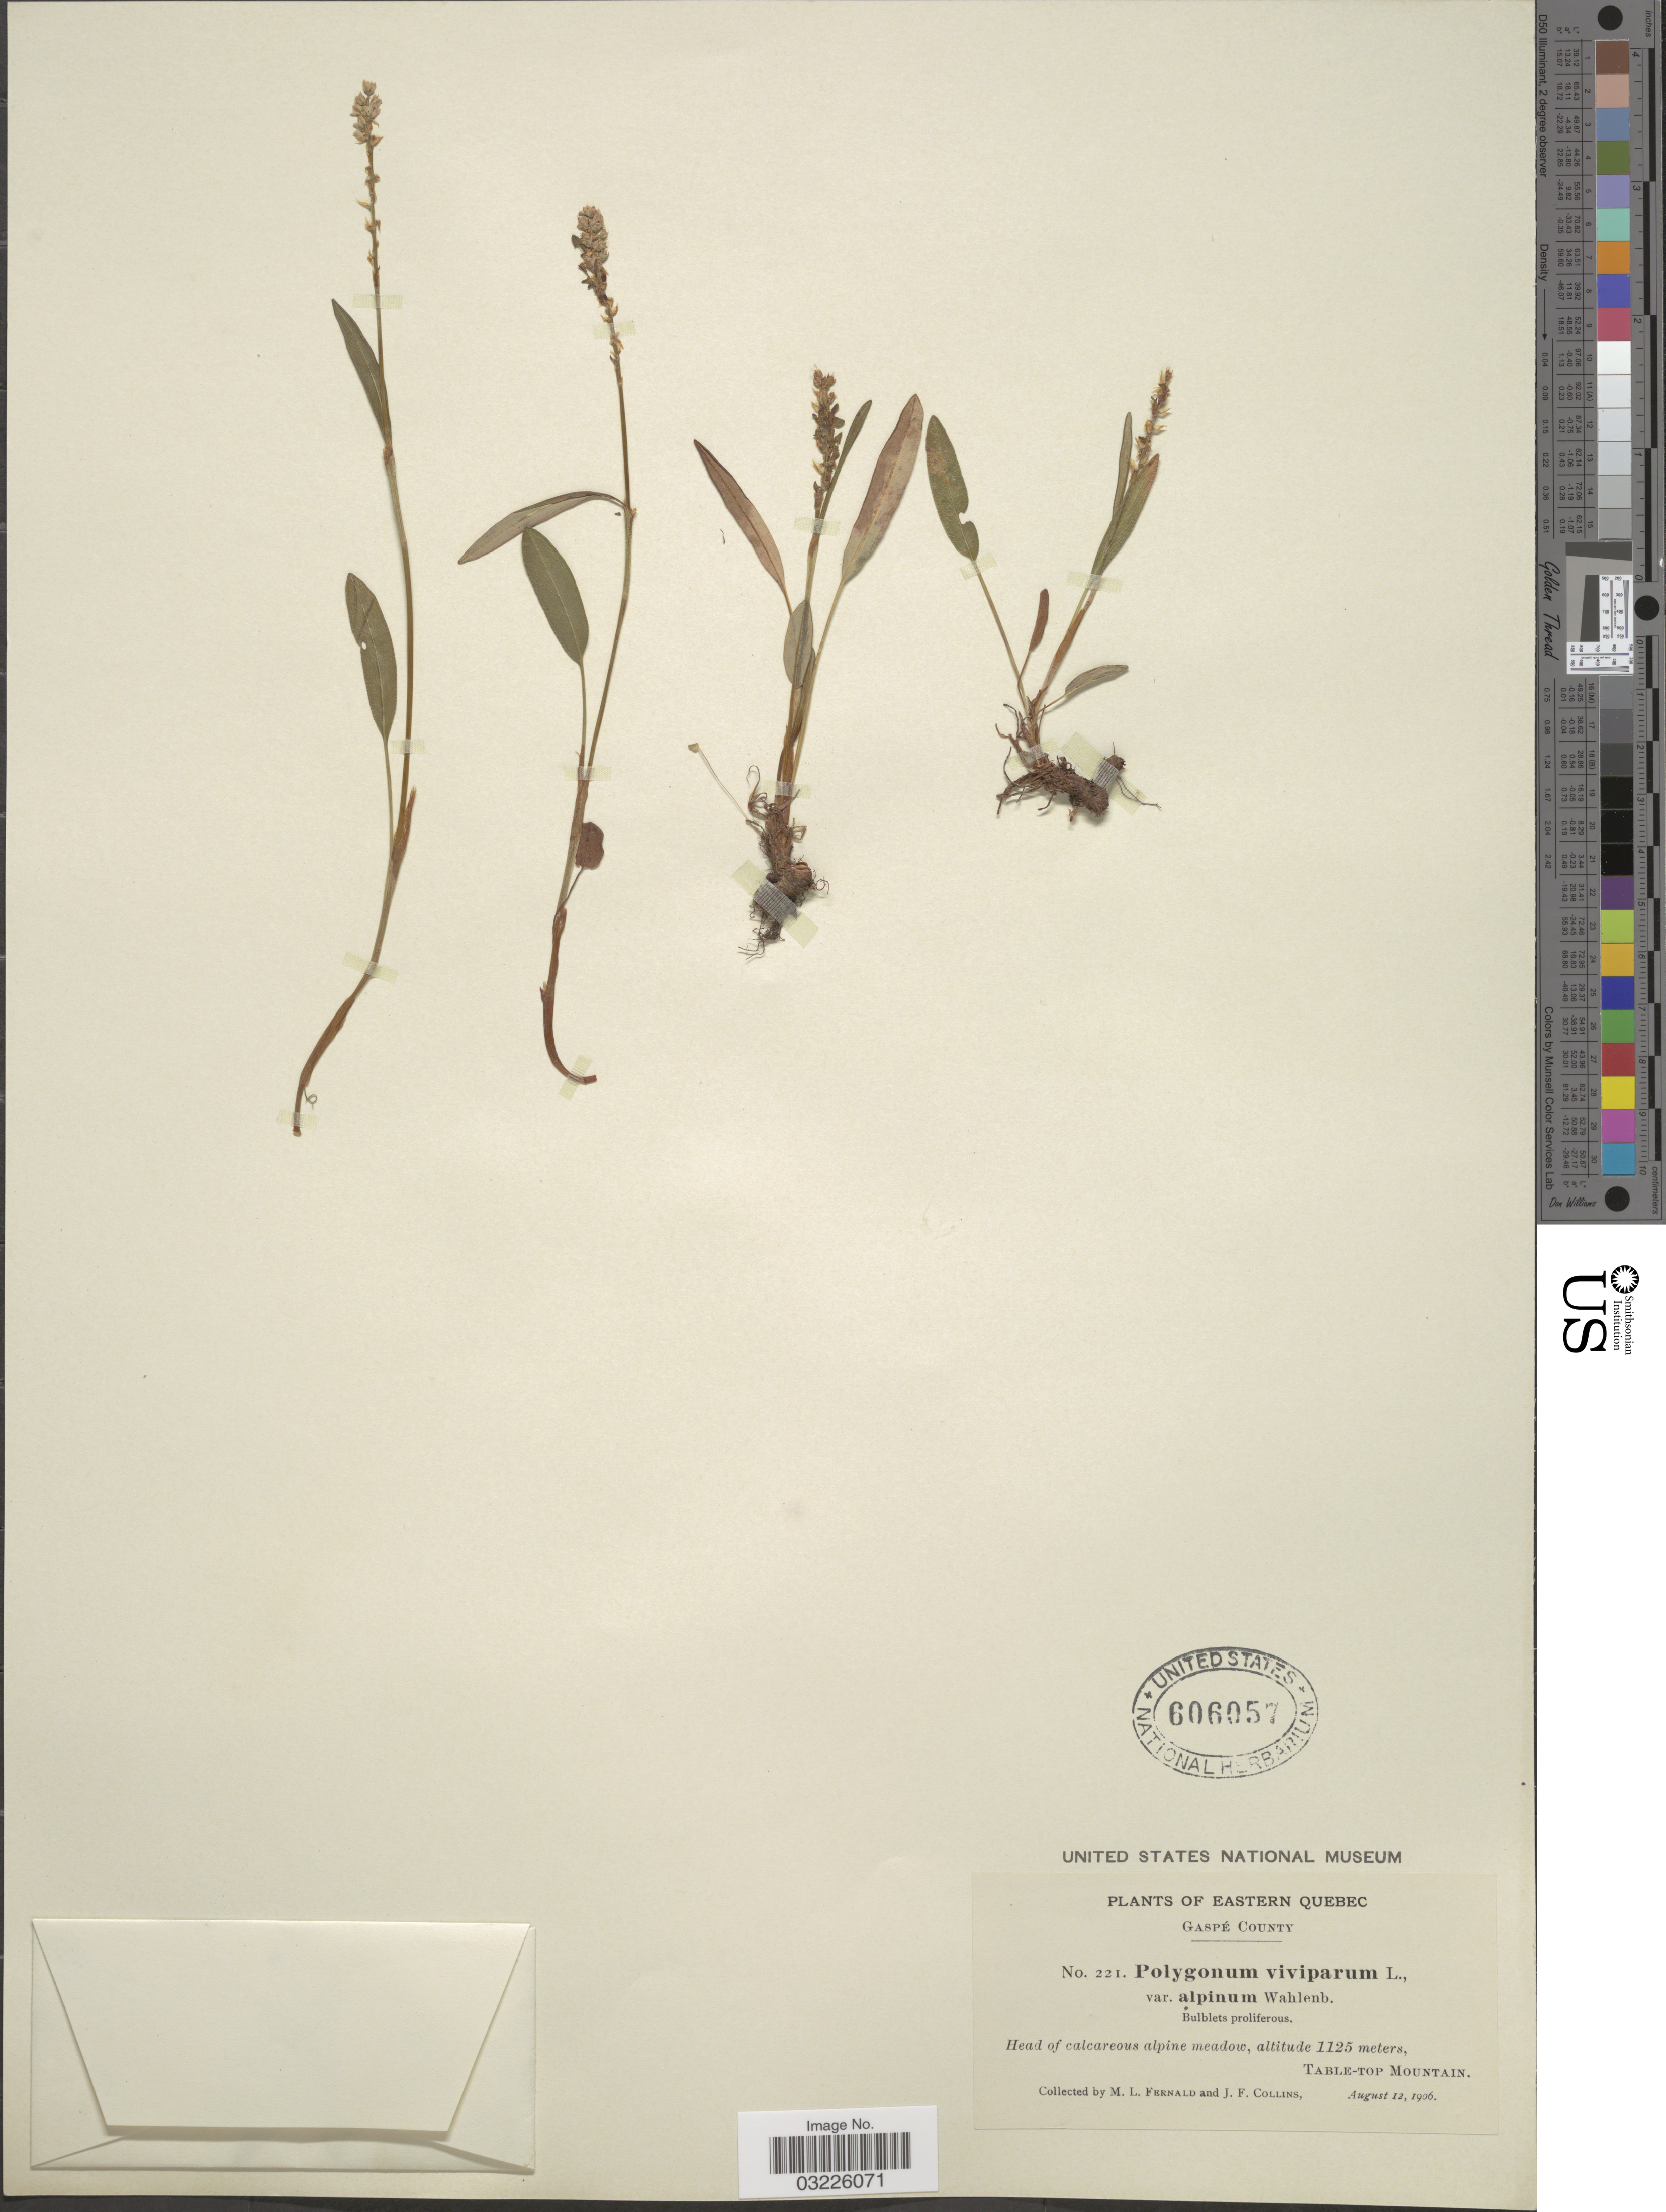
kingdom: Plantae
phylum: Tracheophyta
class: Magnoliopsida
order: Caryophyllales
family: Polygonaceae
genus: Bistorta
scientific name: Bistorta vivipara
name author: (L.) Delarbre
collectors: M. L. Fernald & J. Collins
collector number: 221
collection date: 1906-08-12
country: Canada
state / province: Quebec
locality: Eastern Quebec. Gaspé County. Table-top Mountain.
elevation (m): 1125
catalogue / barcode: US 606057